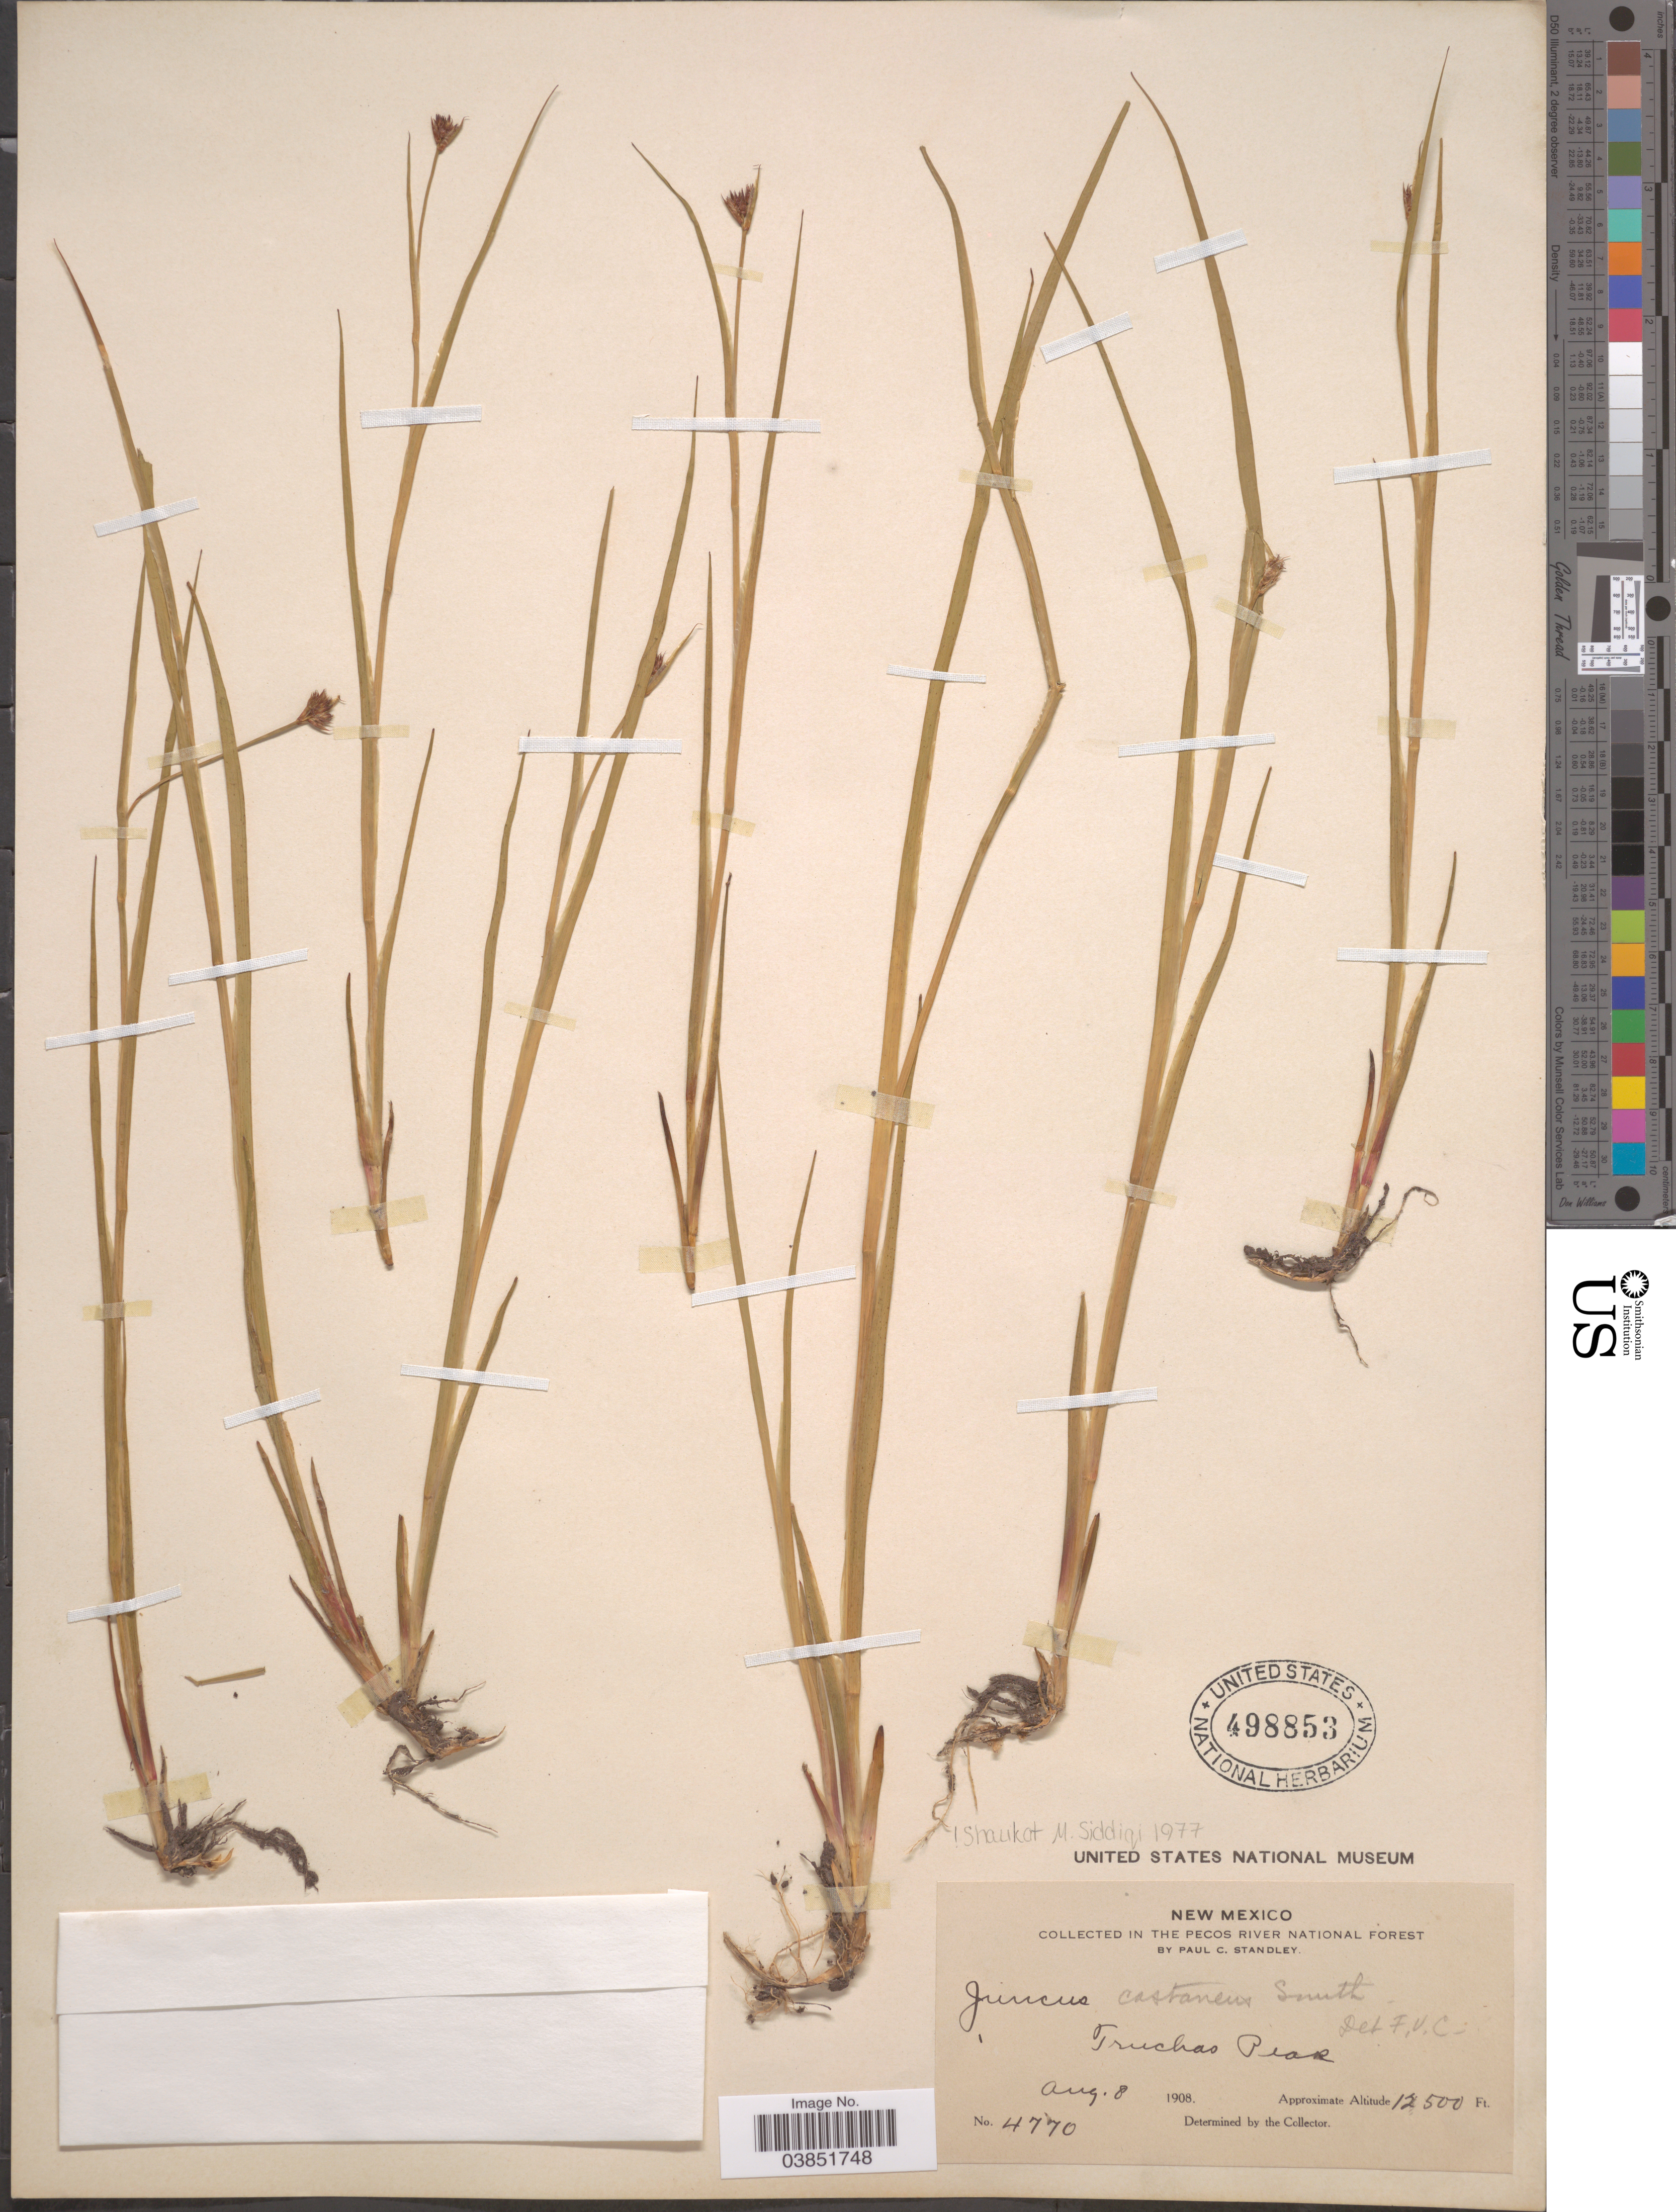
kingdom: Plantae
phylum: Tracheophyta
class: Liliopsida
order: Poales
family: Juncaceae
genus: Juncus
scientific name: Juncus castaneus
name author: Sm.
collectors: P. C. Standley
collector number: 4770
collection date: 1908-08-08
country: United States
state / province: New Mexico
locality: In the Pecos River National Forest. Truchas Peak.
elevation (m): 3810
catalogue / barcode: US 498853